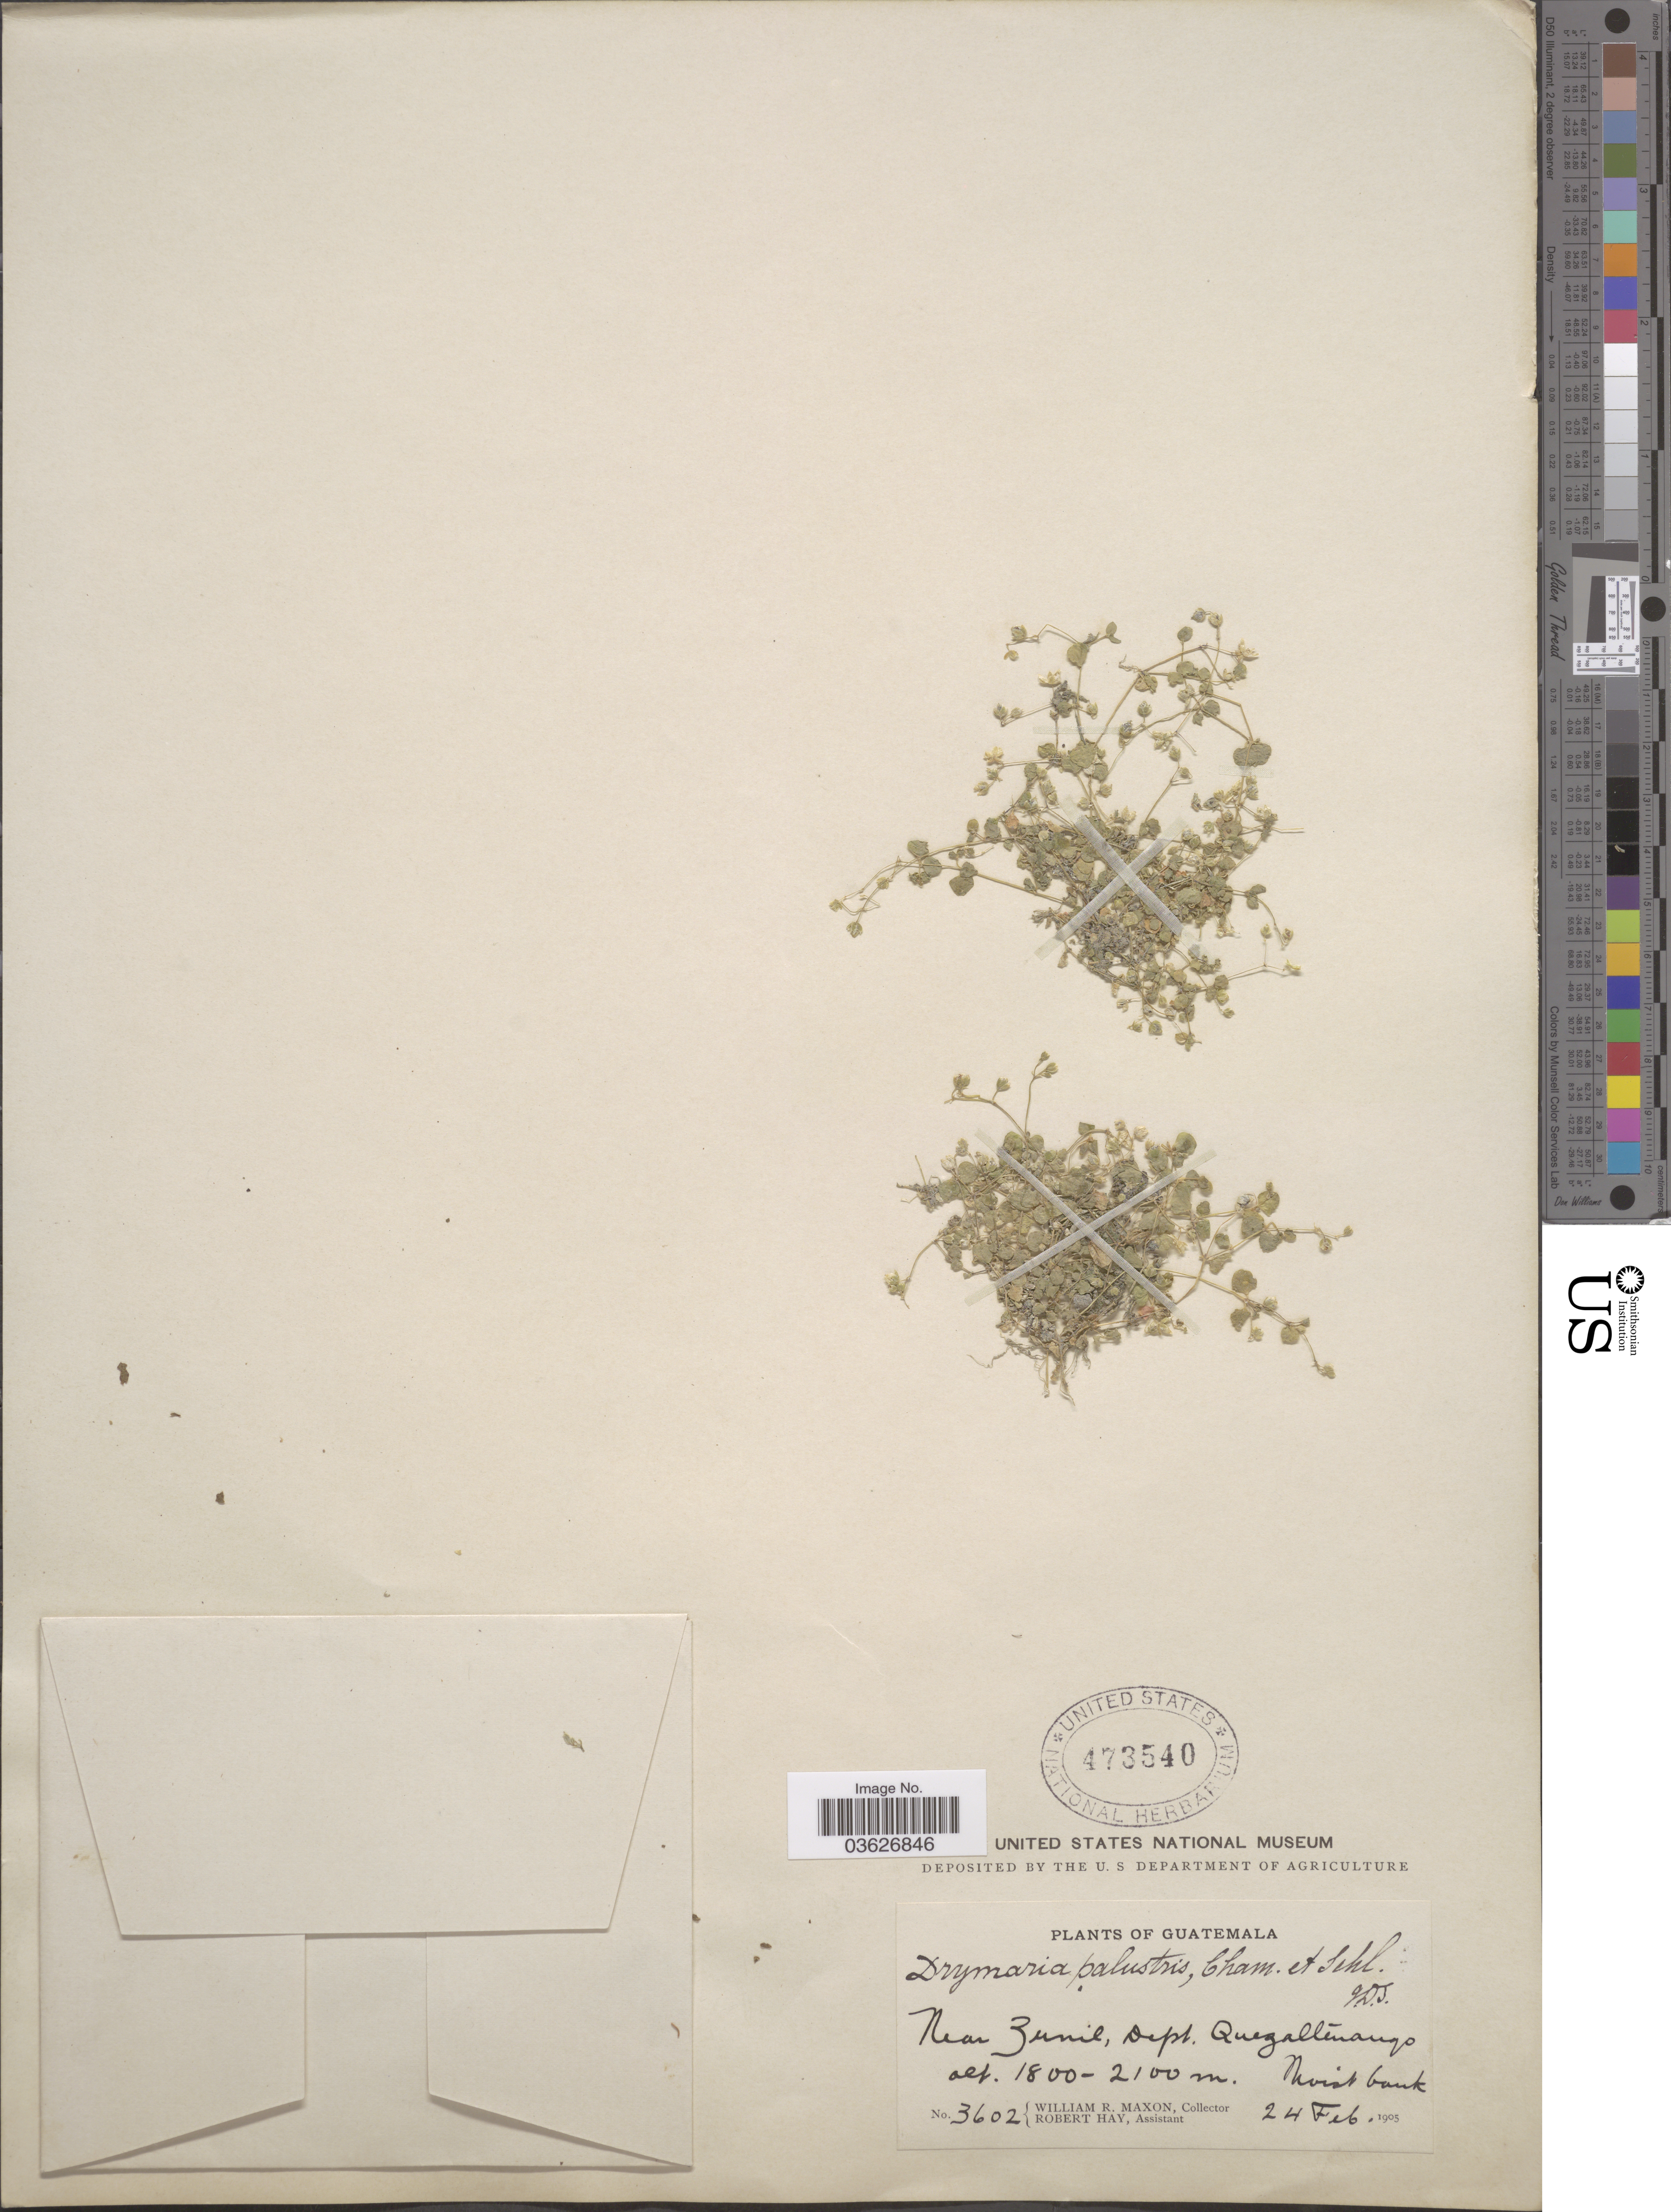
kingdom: Plantae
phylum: Tracheophyta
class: Magnoliopsida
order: Caryophyllales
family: Caryophyllaceae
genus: Drymaria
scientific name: Drymaria villosa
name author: Cham. & Schltdl.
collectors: W. R. Maxon & R. Hay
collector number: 3602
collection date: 1905-02-24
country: Guatemala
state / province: Quetzaltenango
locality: Near Zunil, Dept. Quezaltenango.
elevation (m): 1800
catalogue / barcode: US 473540